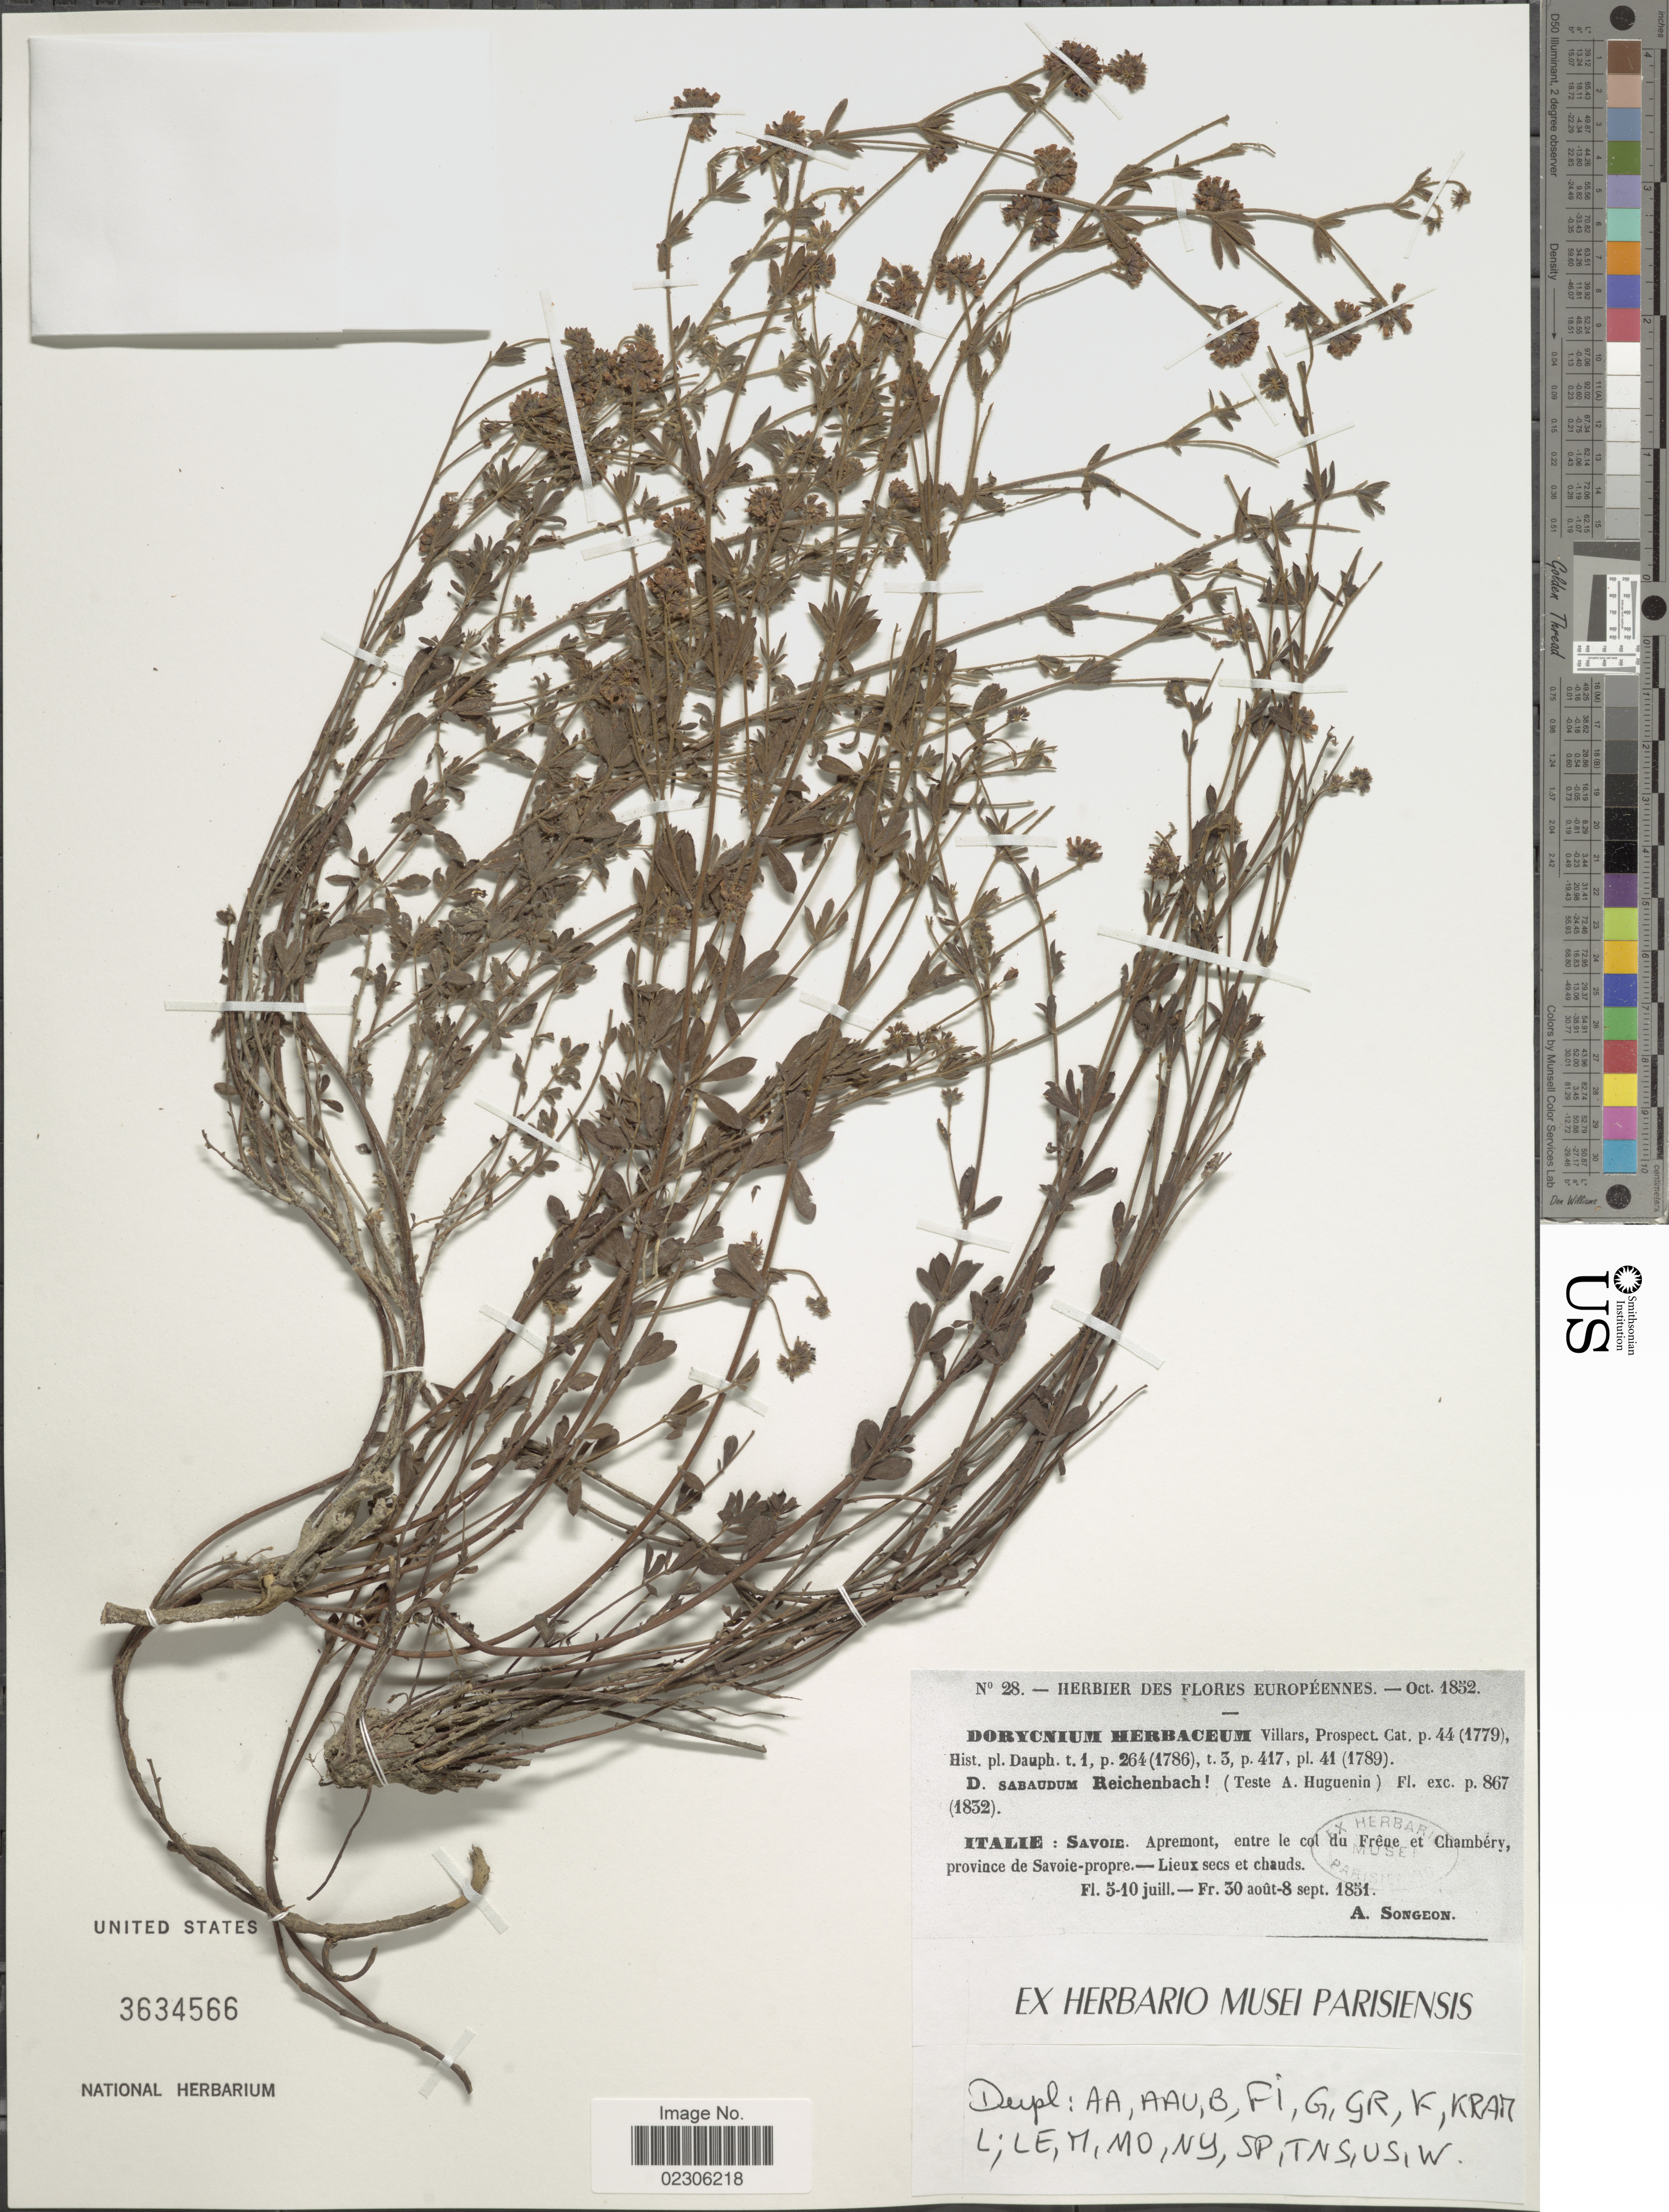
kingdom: Plantae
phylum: Tracheophyta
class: Magnoliopsida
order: Fabales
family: Fabaceae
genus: Dorycnium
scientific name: Dorycnium herbaceum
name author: Vill.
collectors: A. Songeon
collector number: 28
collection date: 1851-08-30/1851-09-08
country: Italy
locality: Italie: Savoie, Apremont, entre le col du Frene et gChambery province de Savoie prope, Lieux et chauds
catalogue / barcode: US 3634566